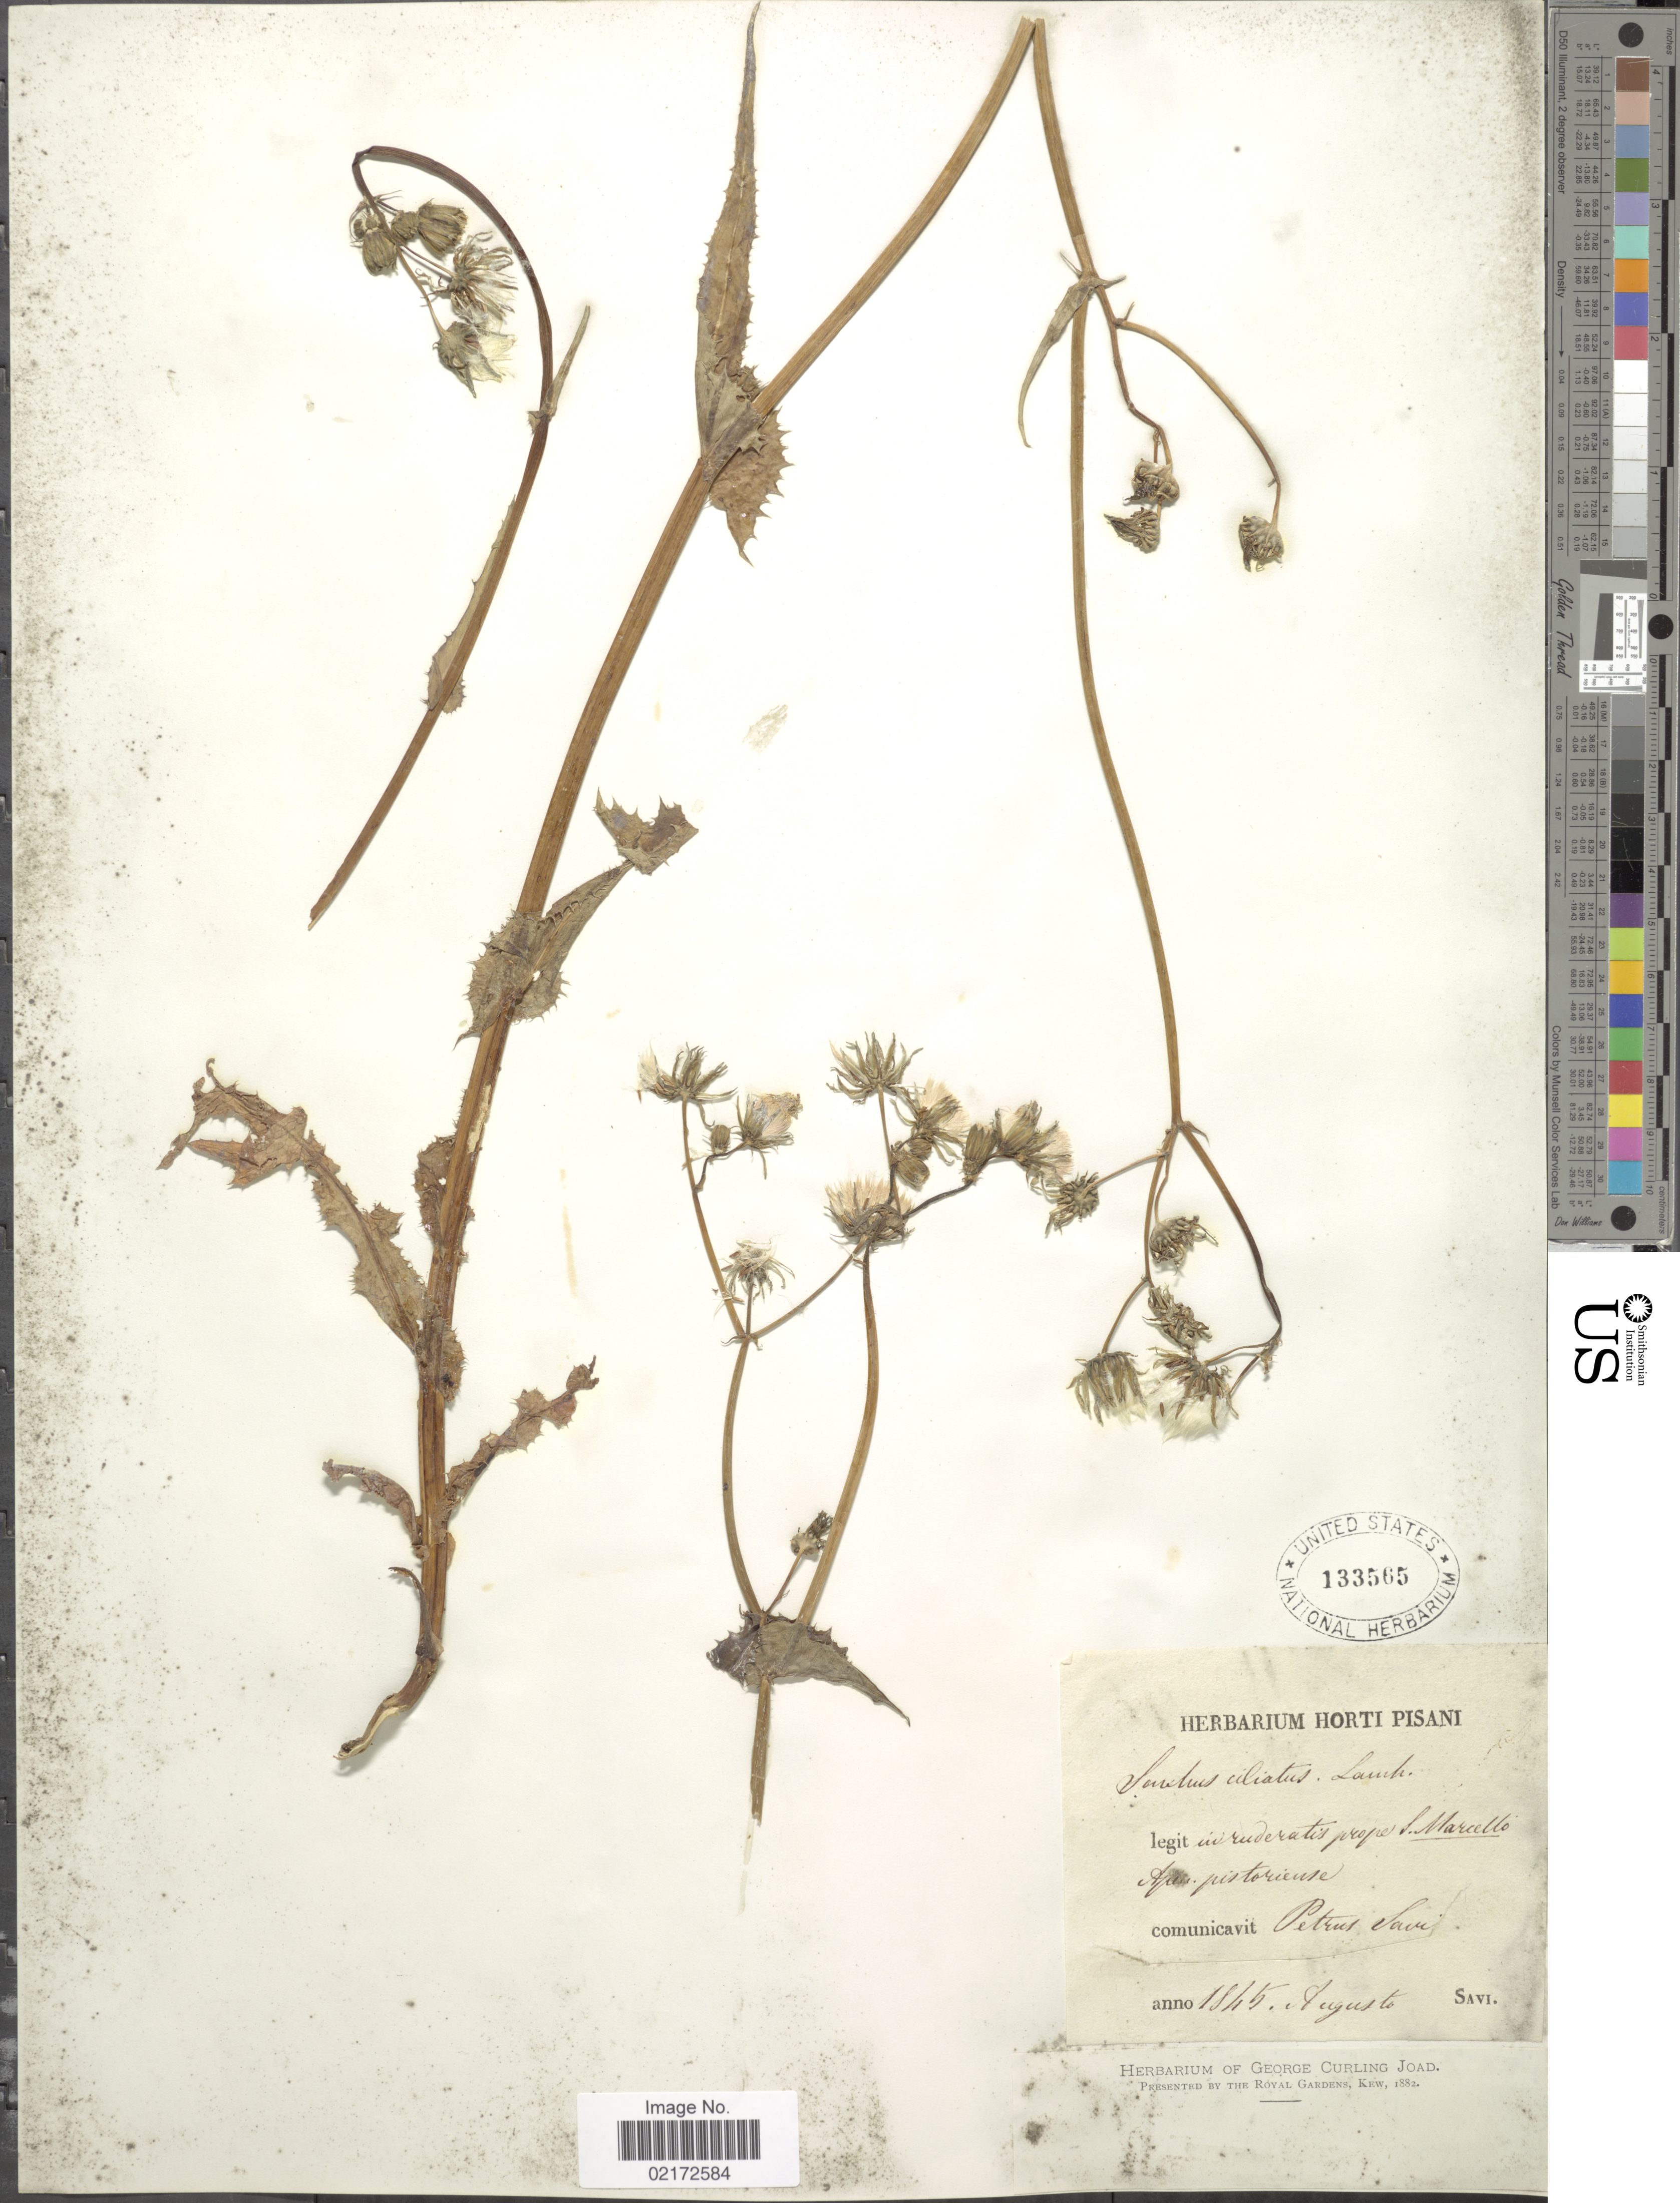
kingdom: Plantae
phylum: Tracheophyta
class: Magnoliopsida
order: Asterales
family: Asteraceae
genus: Sonchus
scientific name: Sonchus oleraceus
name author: L.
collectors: H. Pisani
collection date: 1845-08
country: Italy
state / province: Tuscany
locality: Savi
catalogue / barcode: US 133565